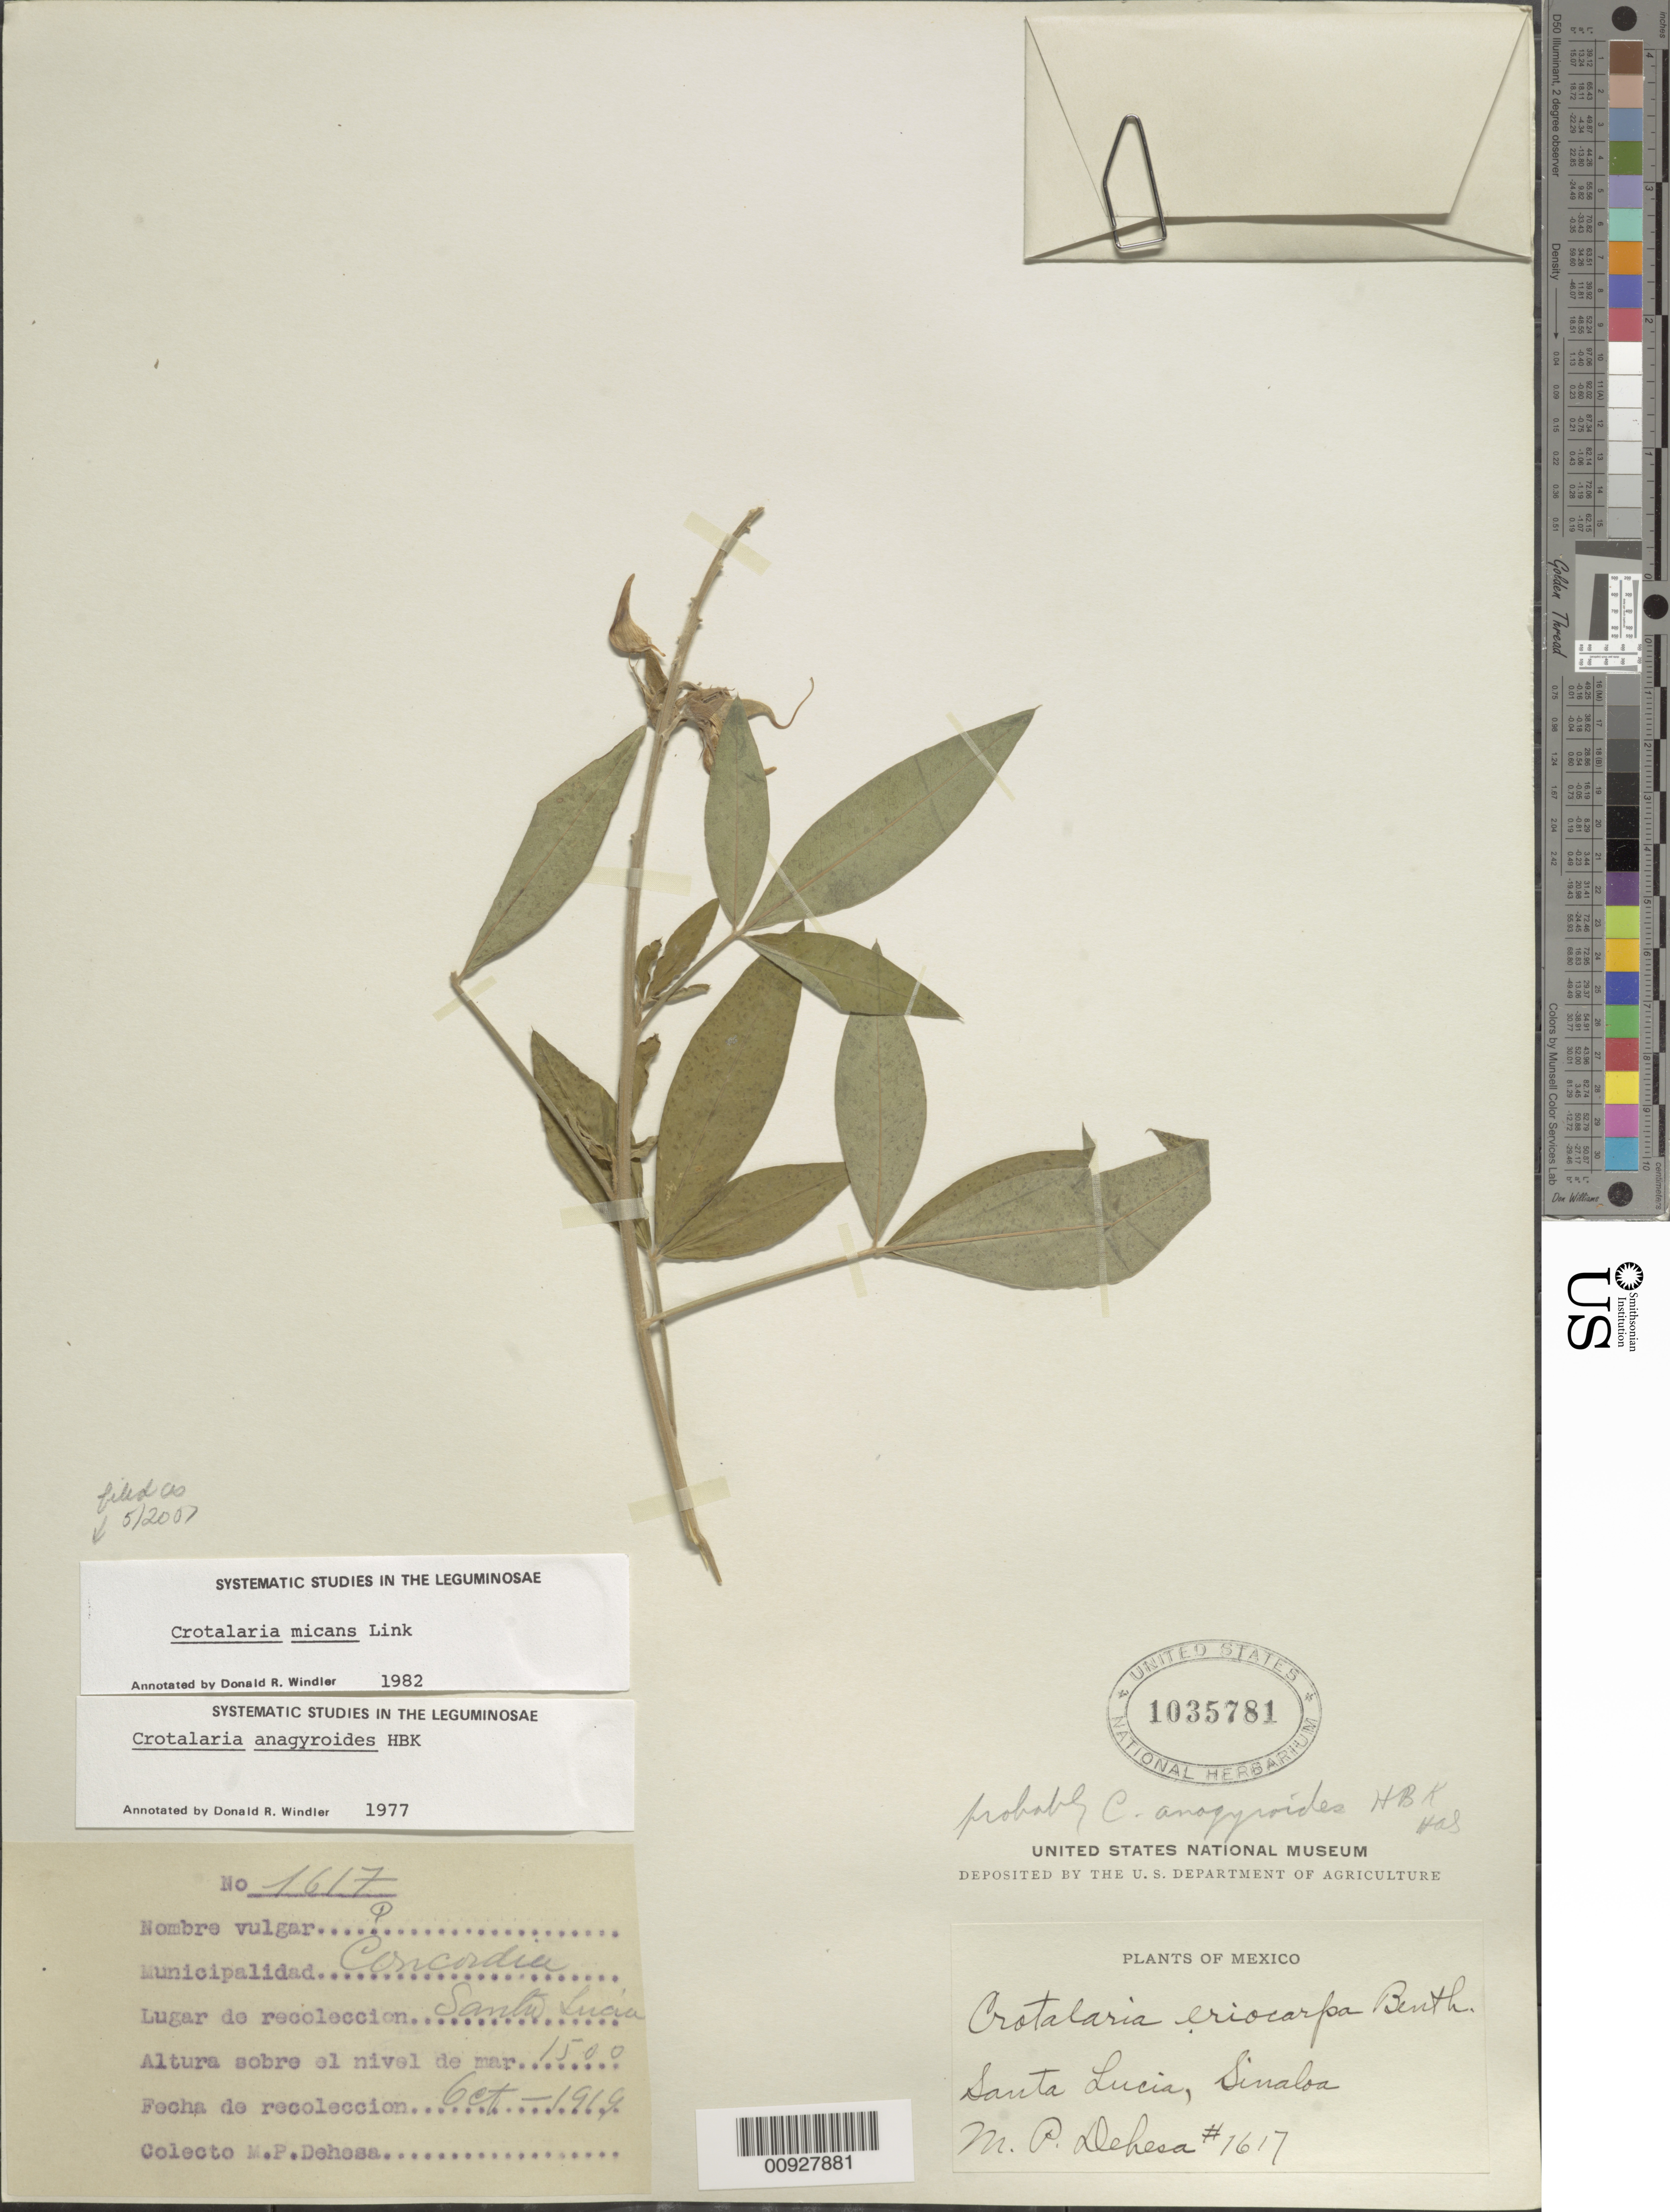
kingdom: Plantae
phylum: Tracheophyta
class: Magnoliopsida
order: Fabales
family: Fabaceae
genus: Crotalaria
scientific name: Crotalaria micans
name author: Link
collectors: M. Dehesa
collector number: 1617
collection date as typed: Oct 1919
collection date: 1919-10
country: Mexico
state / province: Sinaloa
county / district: Concordia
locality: Santa Lucia, Municipalidad Concordia, Sinaloa.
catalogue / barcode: US 1035781